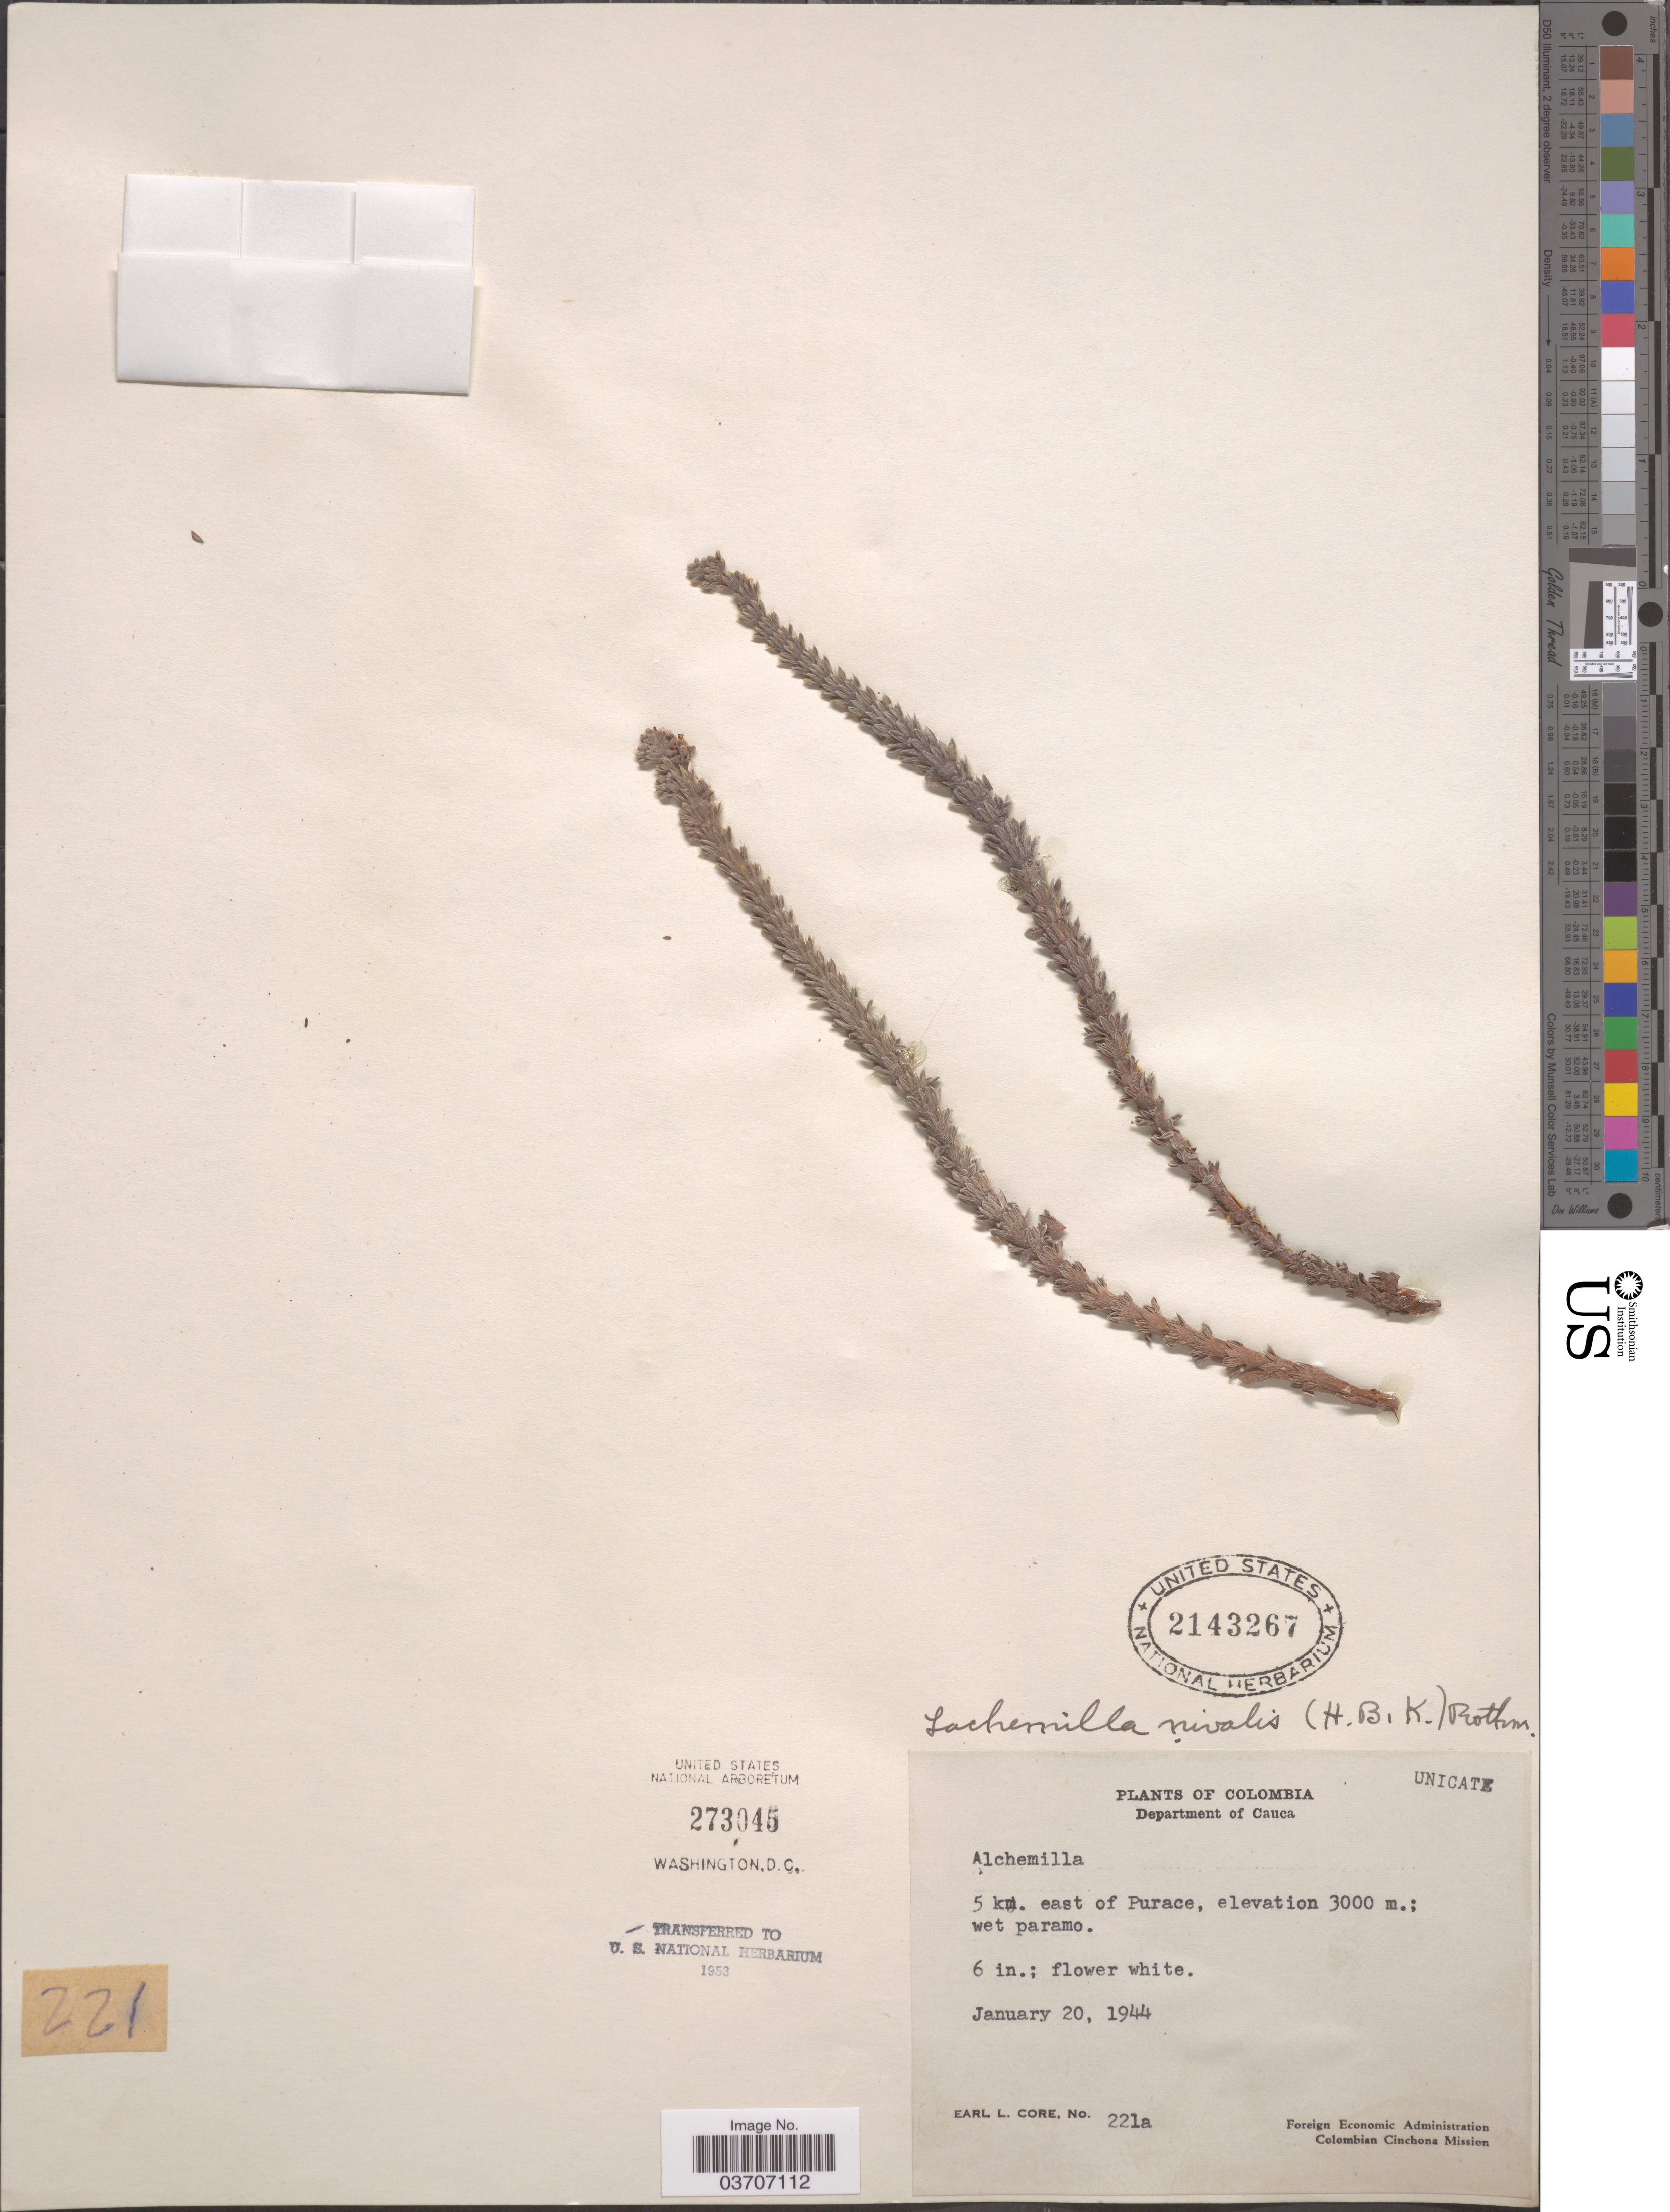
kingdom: Plantae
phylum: Tracheophyta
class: Magnoliopsida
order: Rosales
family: Rosaceae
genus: Lachemilla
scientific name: Lachemilla nivalis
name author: (Kunth) Rothm.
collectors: E. L. Core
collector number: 221a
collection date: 1944-01-20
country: Colombia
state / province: Cauca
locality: Department of Cauca. 5 km. east of Purace.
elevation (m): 3000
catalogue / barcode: US 2143267